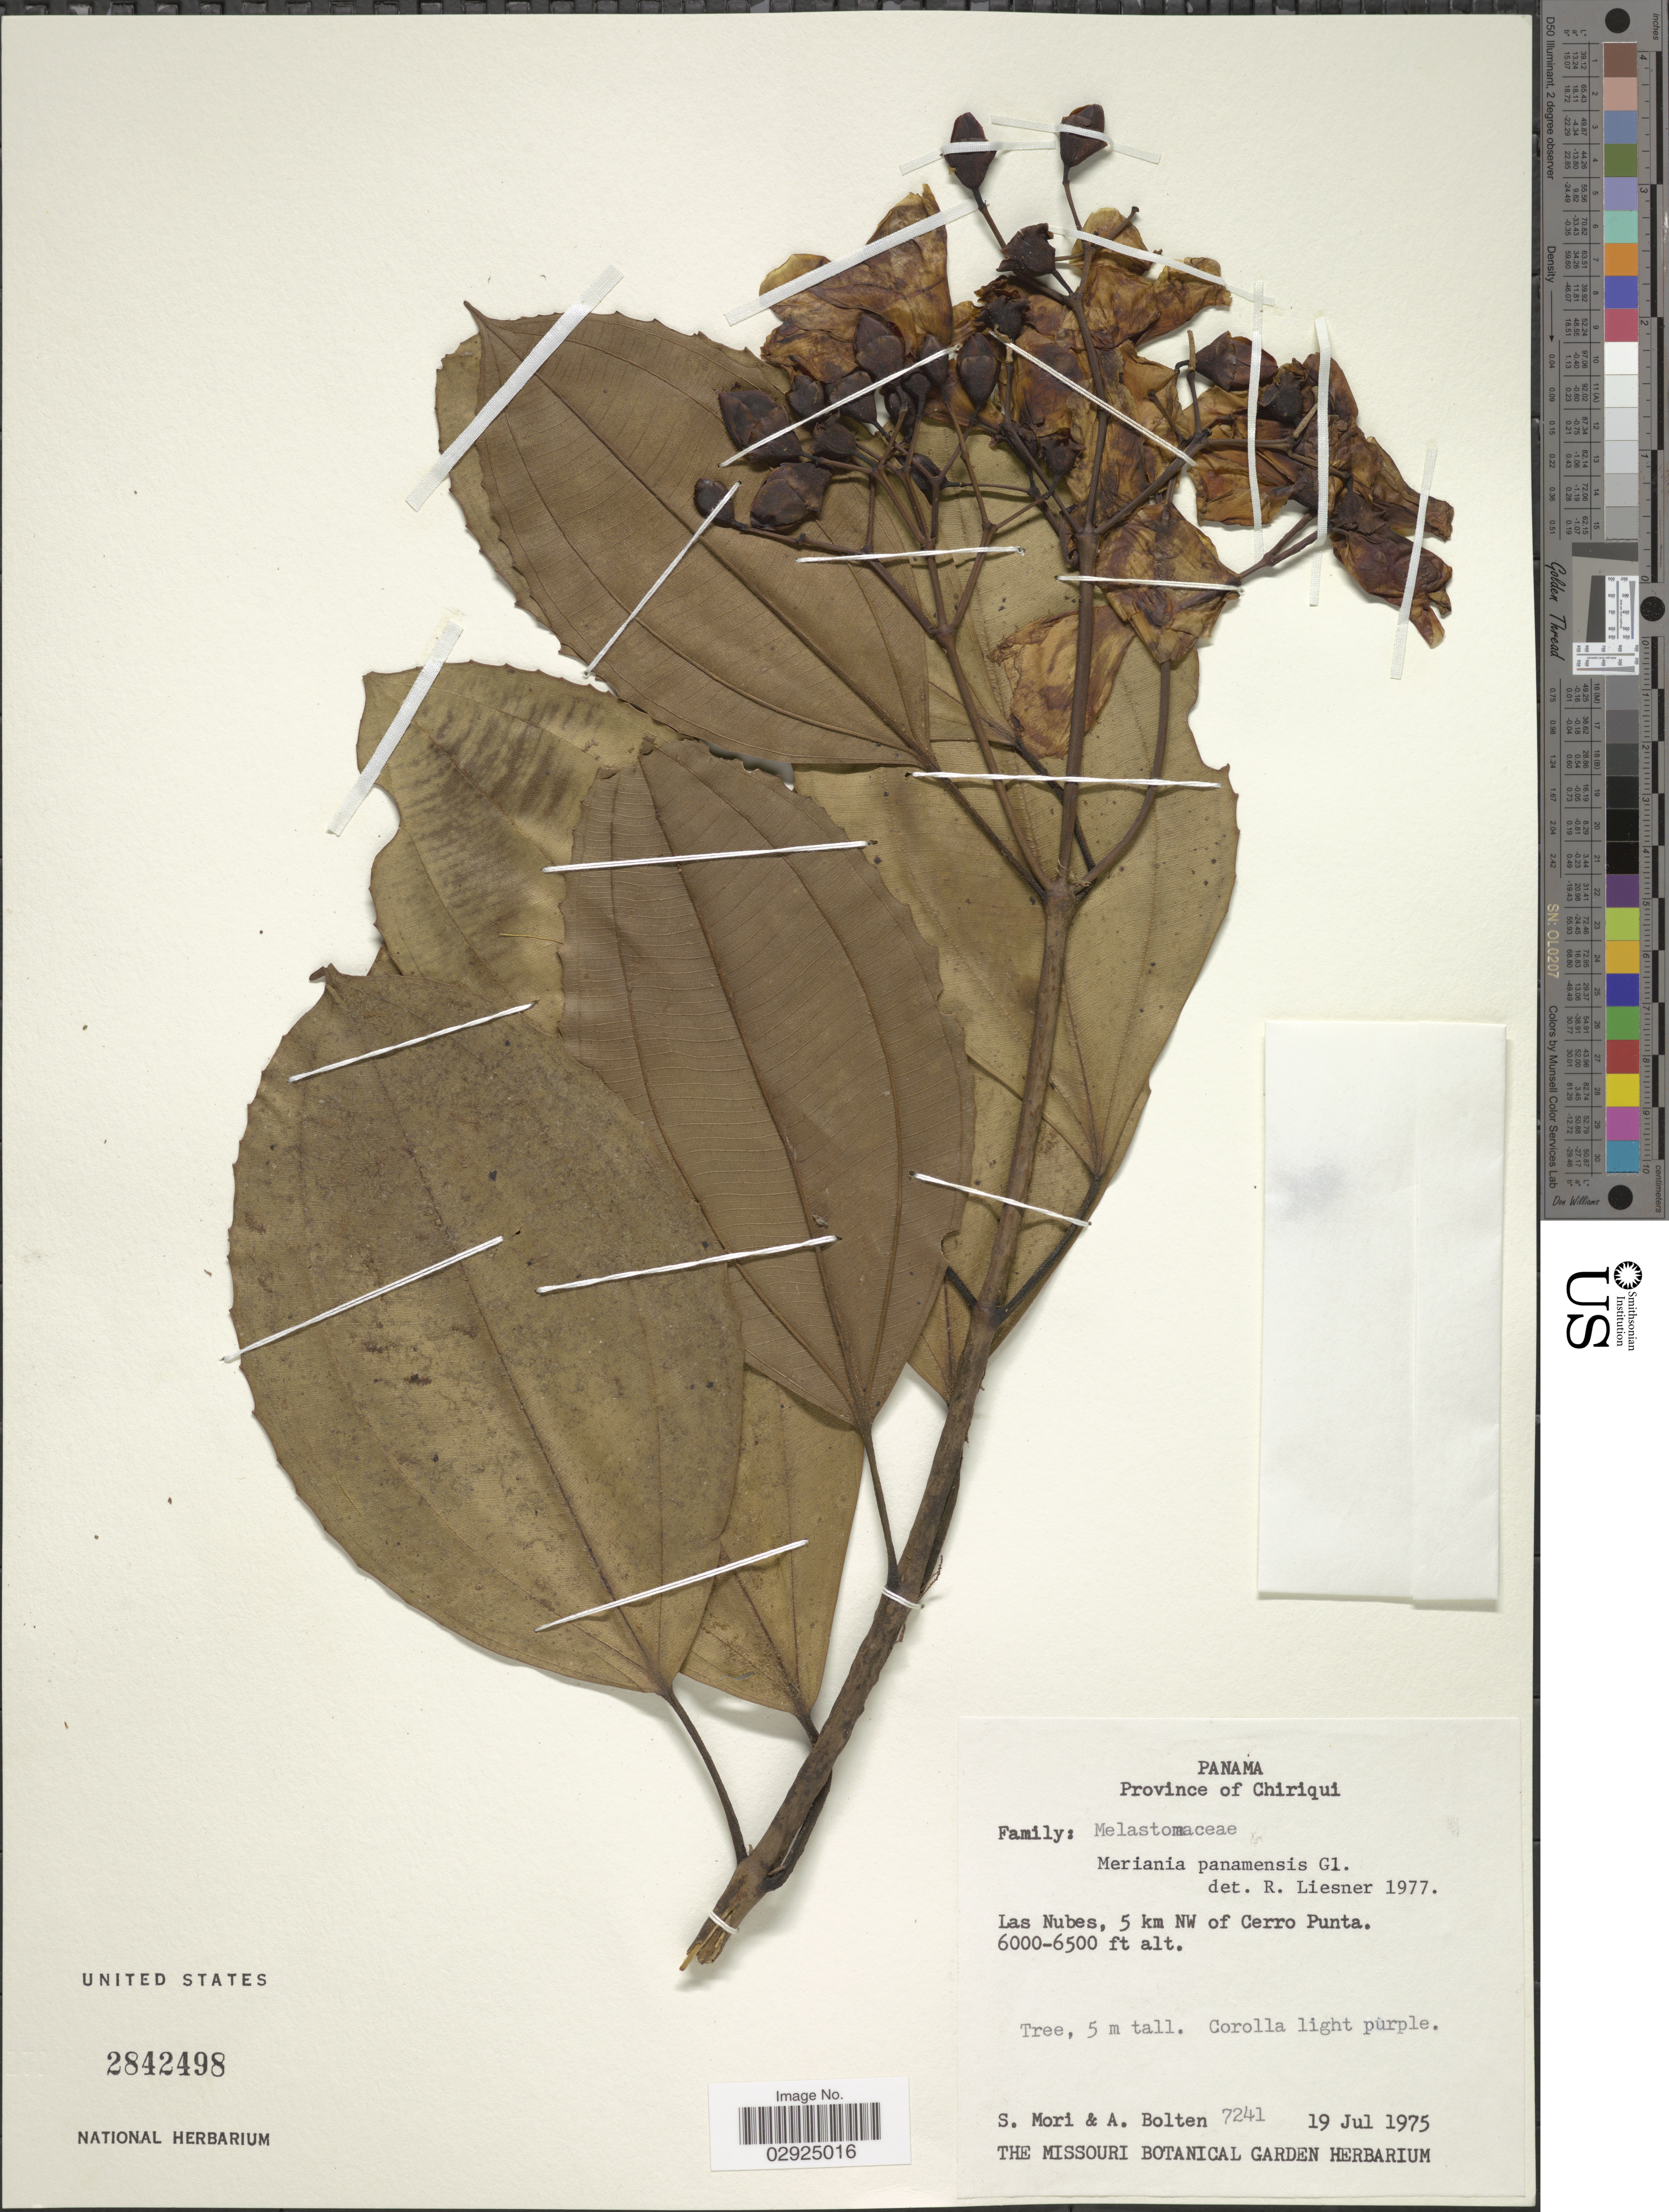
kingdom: Plantae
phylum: Tracheophyta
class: Magnoliopsida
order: Myrtales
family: Melastomataceae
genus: Meriania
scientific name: Meriania panamensis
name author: Gleason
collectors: S. Mori & A. Bolten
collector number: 7241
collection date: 1975-07-19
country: Panama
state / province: Chiriqui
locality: Las Nubes, 5 km NW of Cerro Punta.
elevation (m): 1829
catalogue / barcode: US 2842498